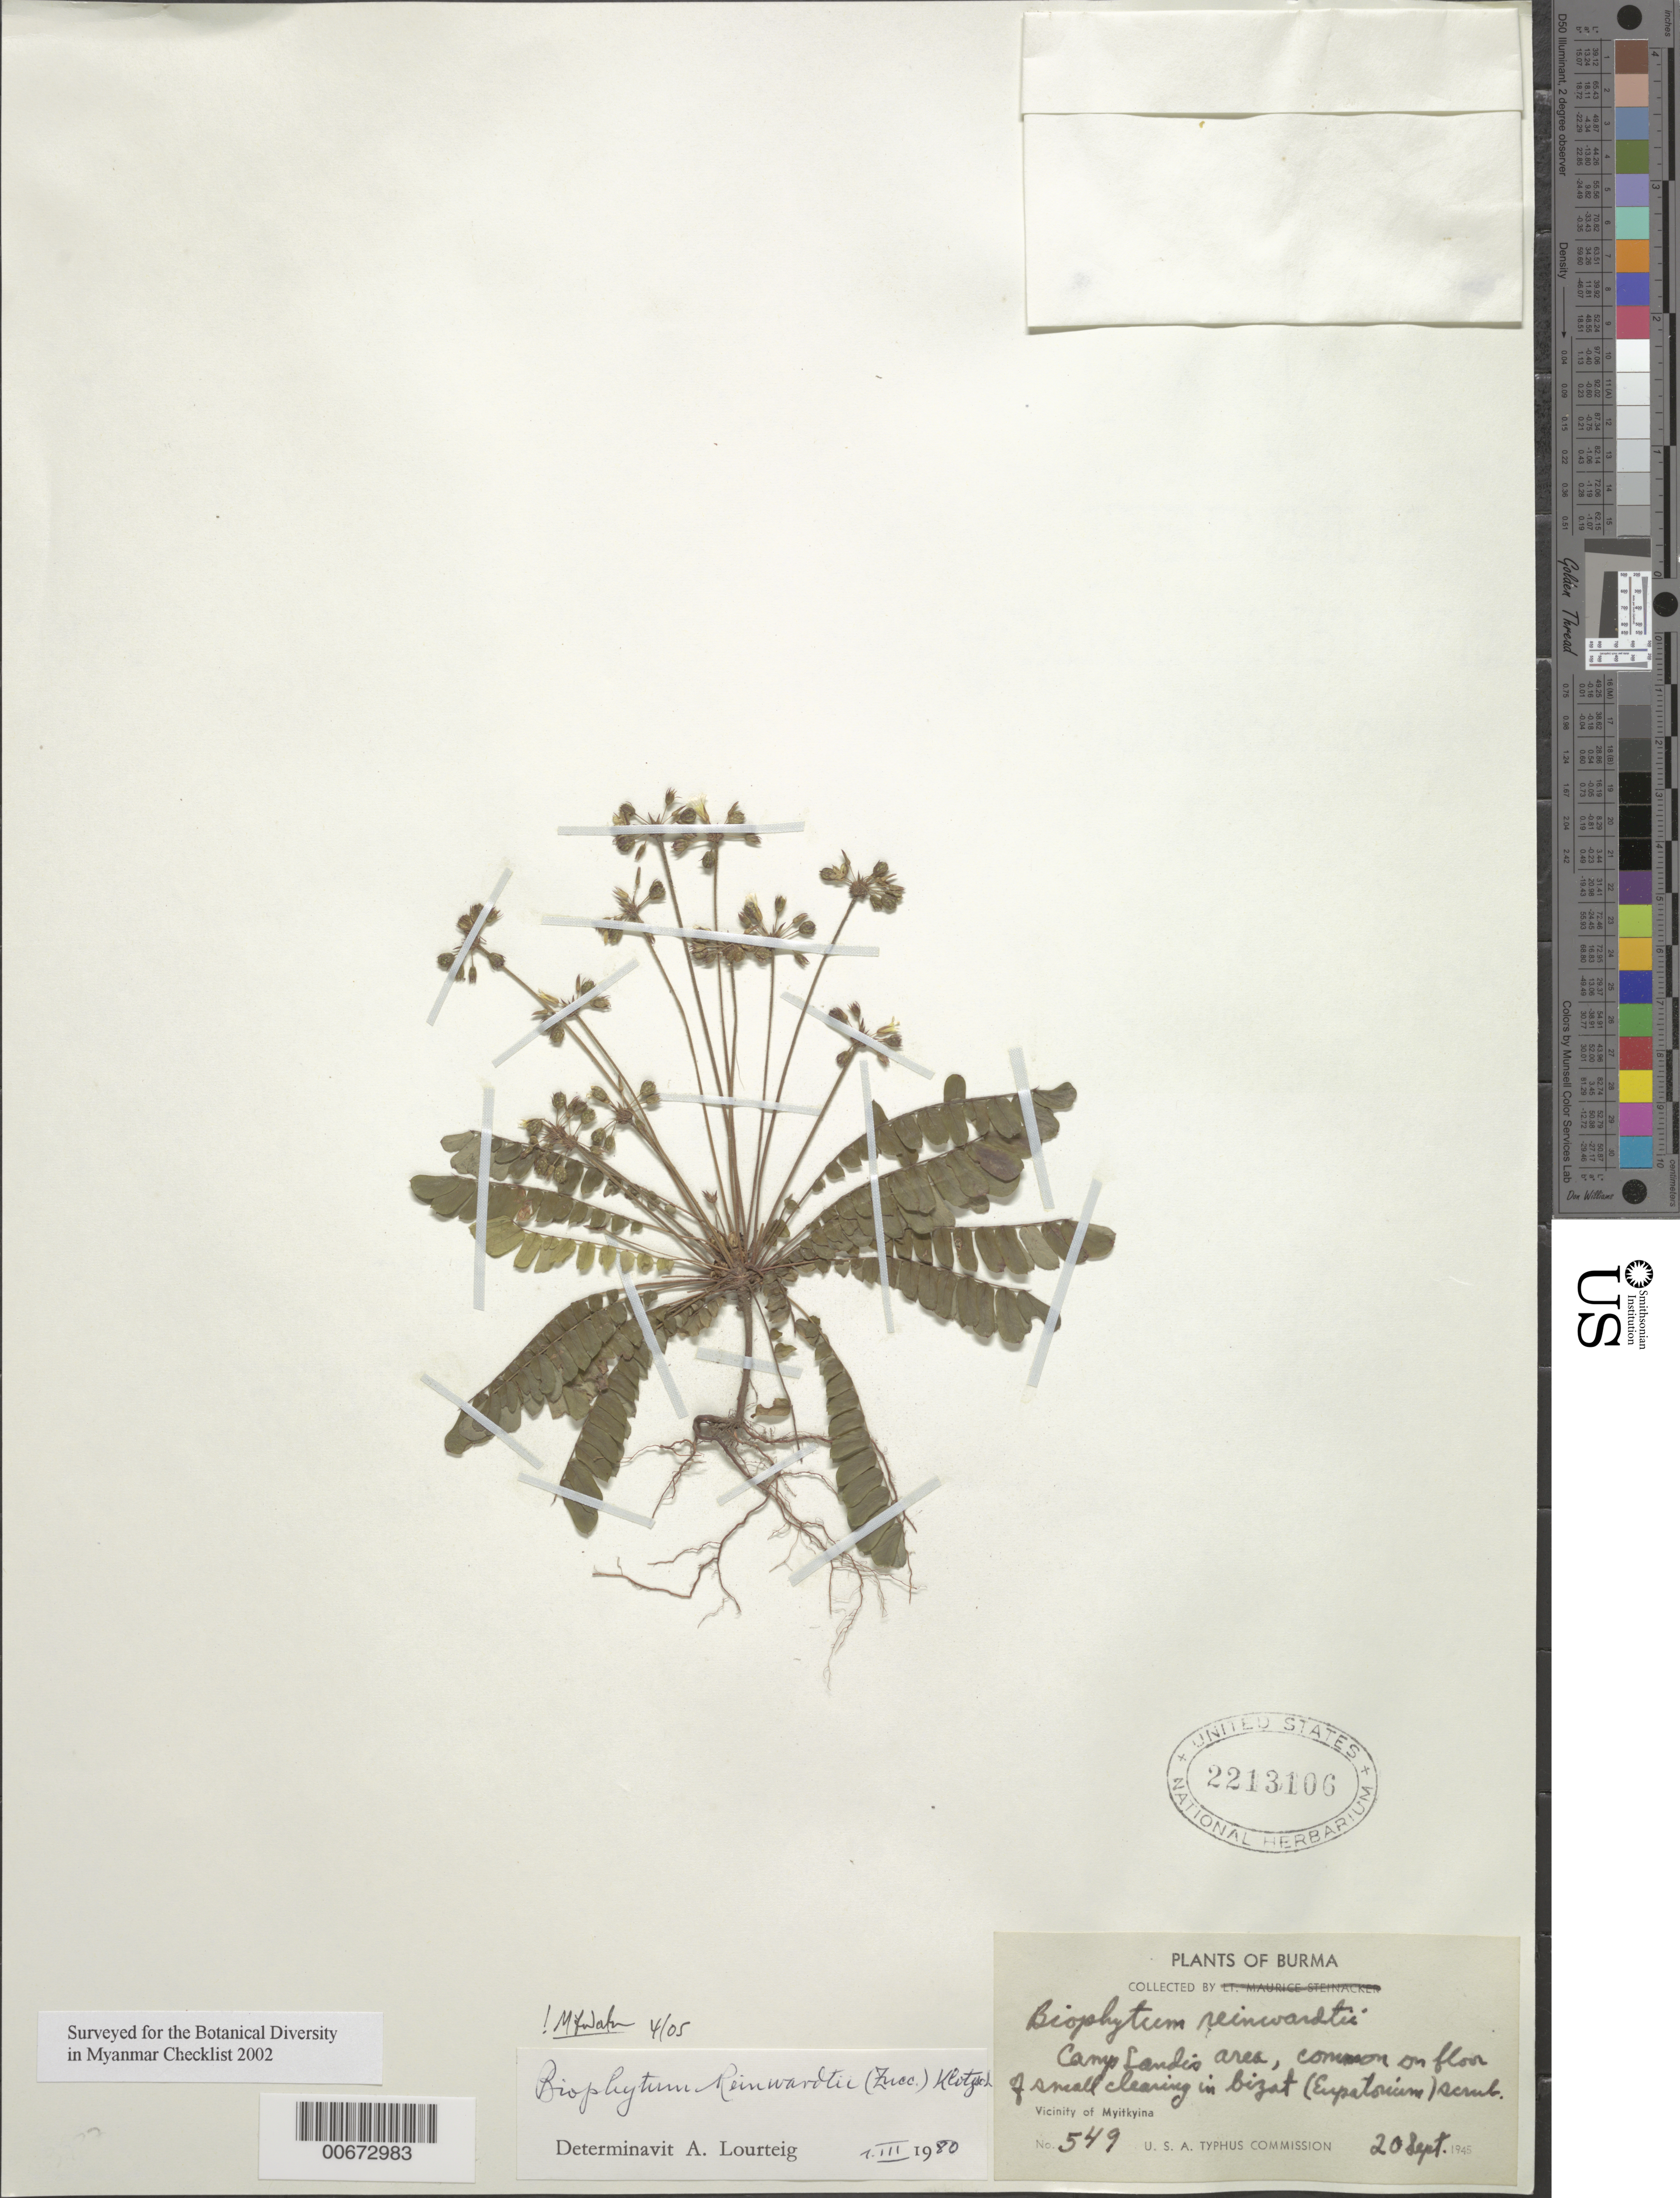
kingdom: Plantae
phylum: Tracheophyta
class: Magnoliopsida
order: Oxalidales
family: Oxalidaceae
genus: Biophytum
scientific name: Biophytum reinwardtii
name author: (Zucc.) Klotzsch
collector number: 549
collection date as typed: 20 Sep 1945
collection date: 1945-09-20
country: Myanmar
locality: Camp Landis area, Myitkyinga area.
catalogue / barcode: US 2213106